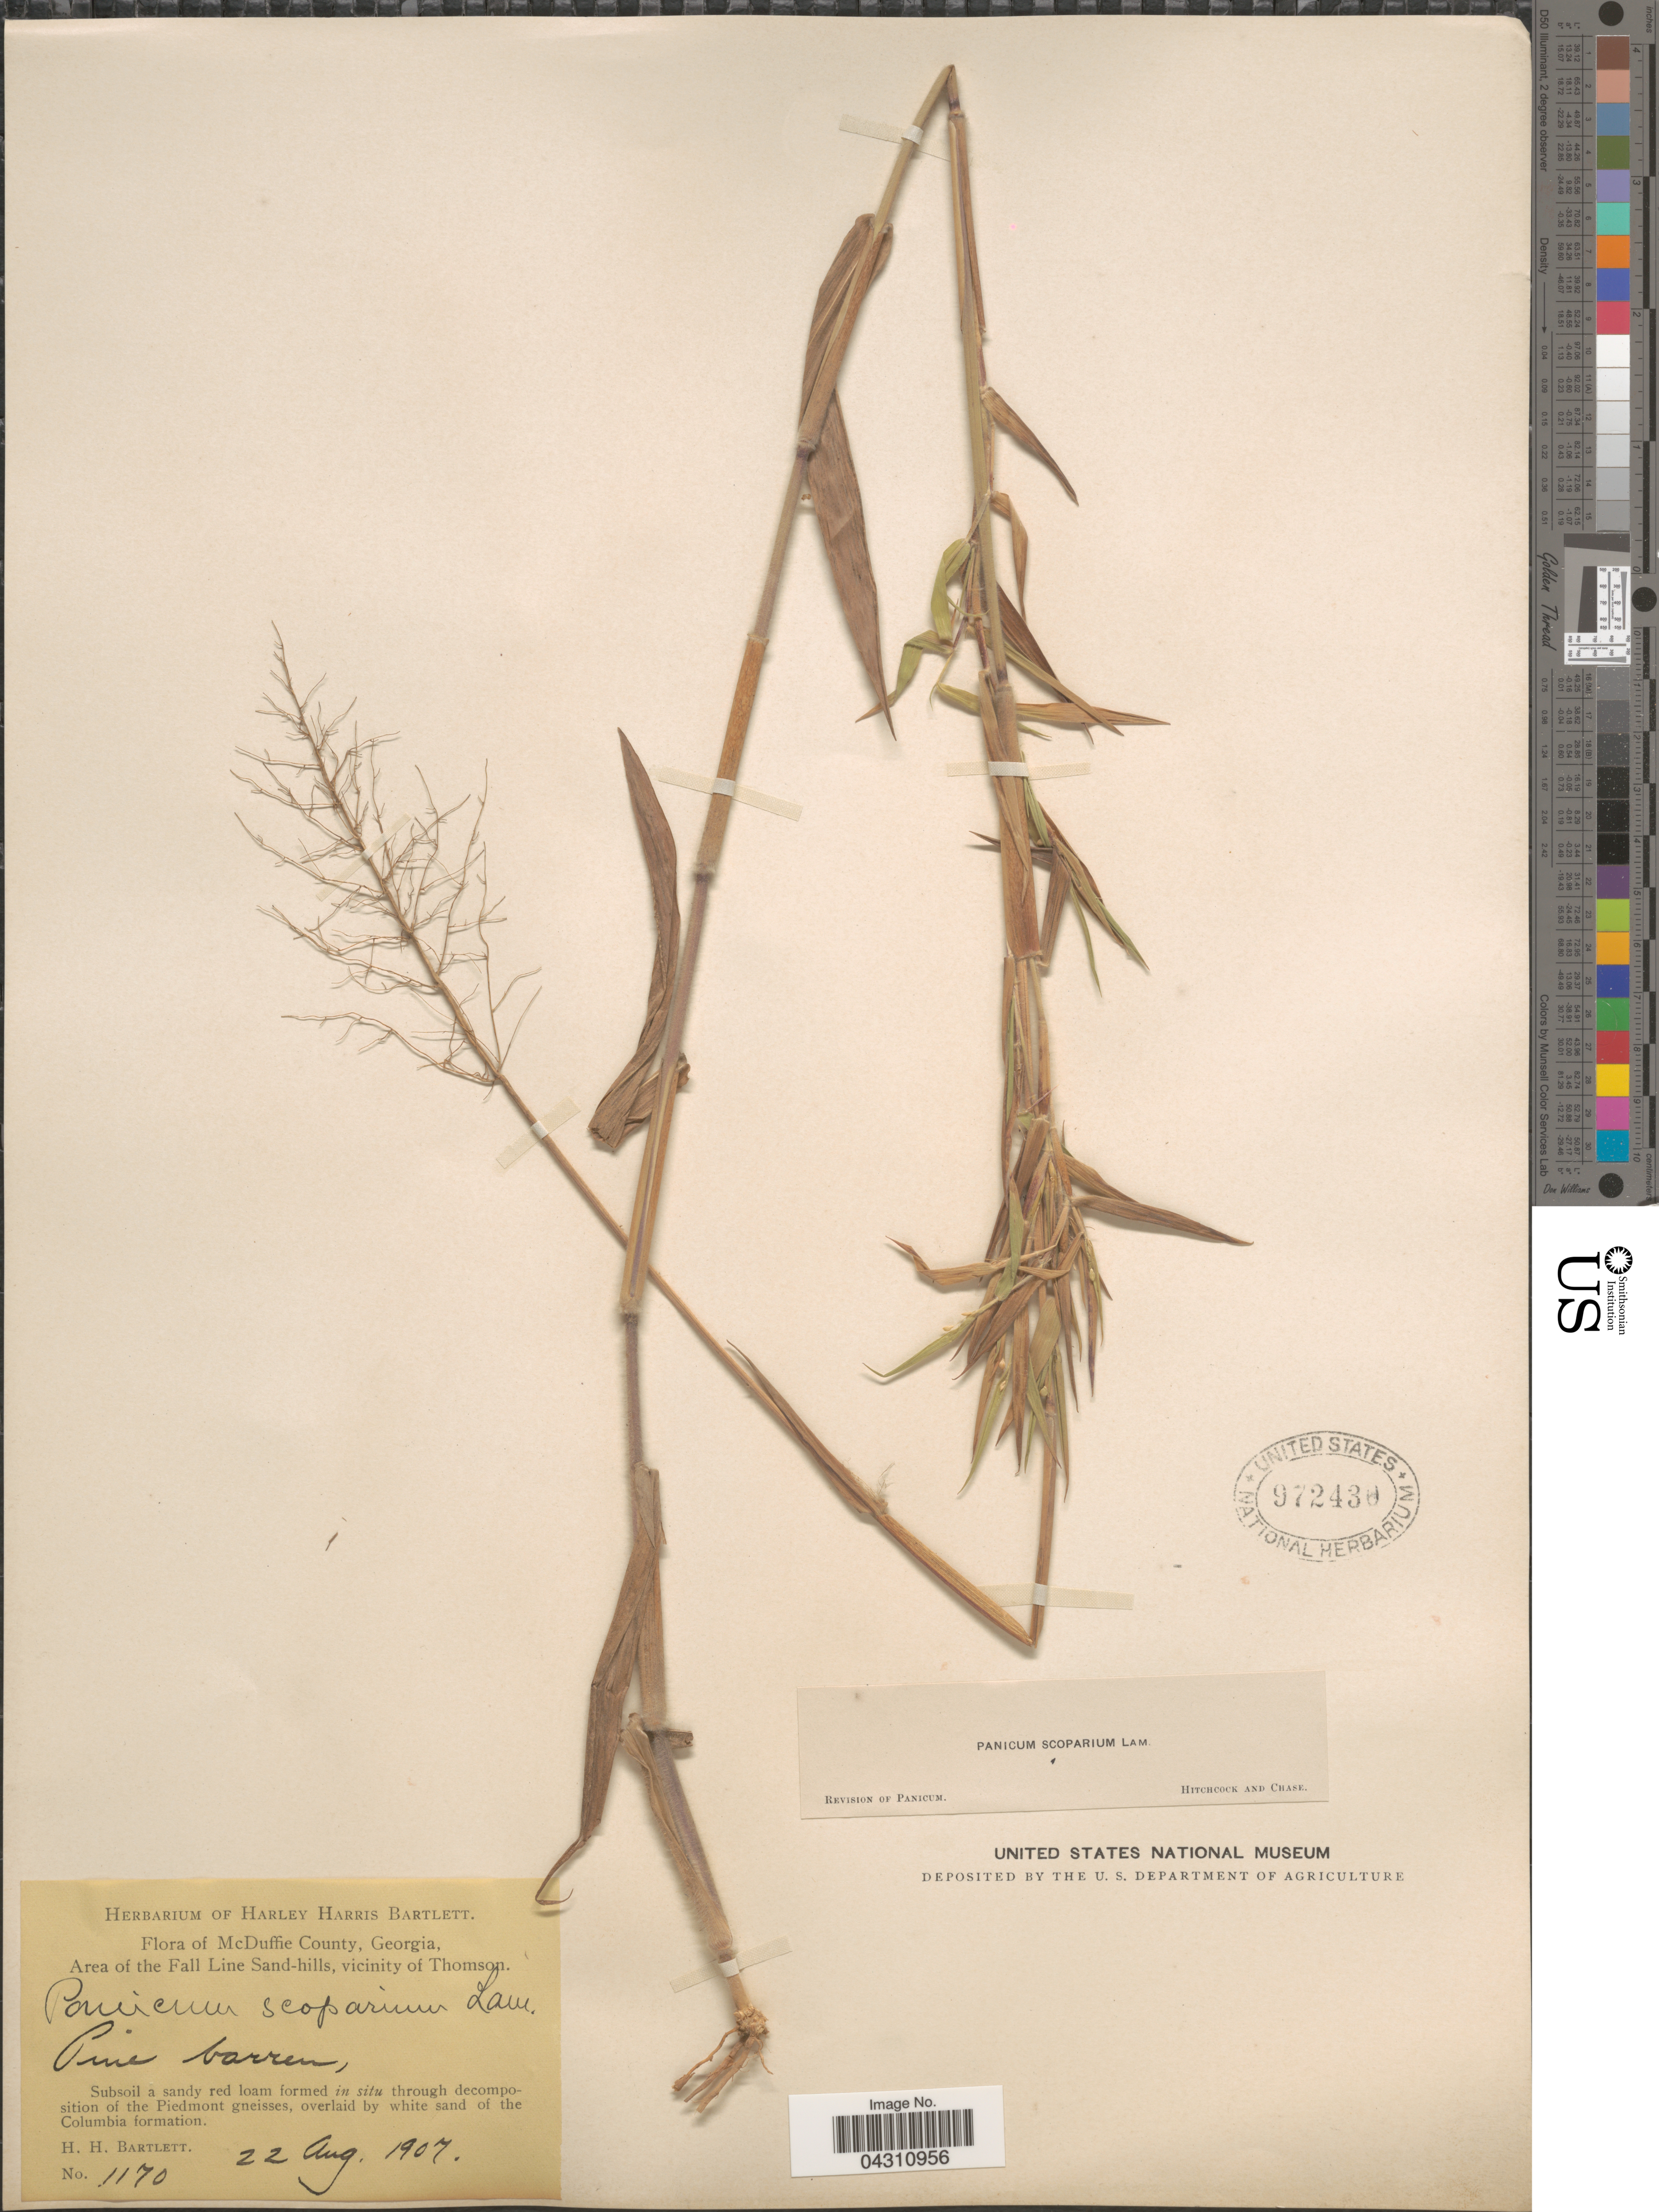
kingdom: Plantae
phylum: Tracheophyta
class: Liliopsida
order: Poales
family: Poaceae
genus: Dichanthelium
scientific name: Dichanthelium scoparium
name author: (Lam.) Gould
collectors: H. H. Bartlett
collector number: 1170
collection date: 1907-08-22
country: United States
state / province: Georgia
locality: McDuffie County, Area of the Fall Line Sand-hills, vicinity of Thompson.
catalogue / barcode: US 972430